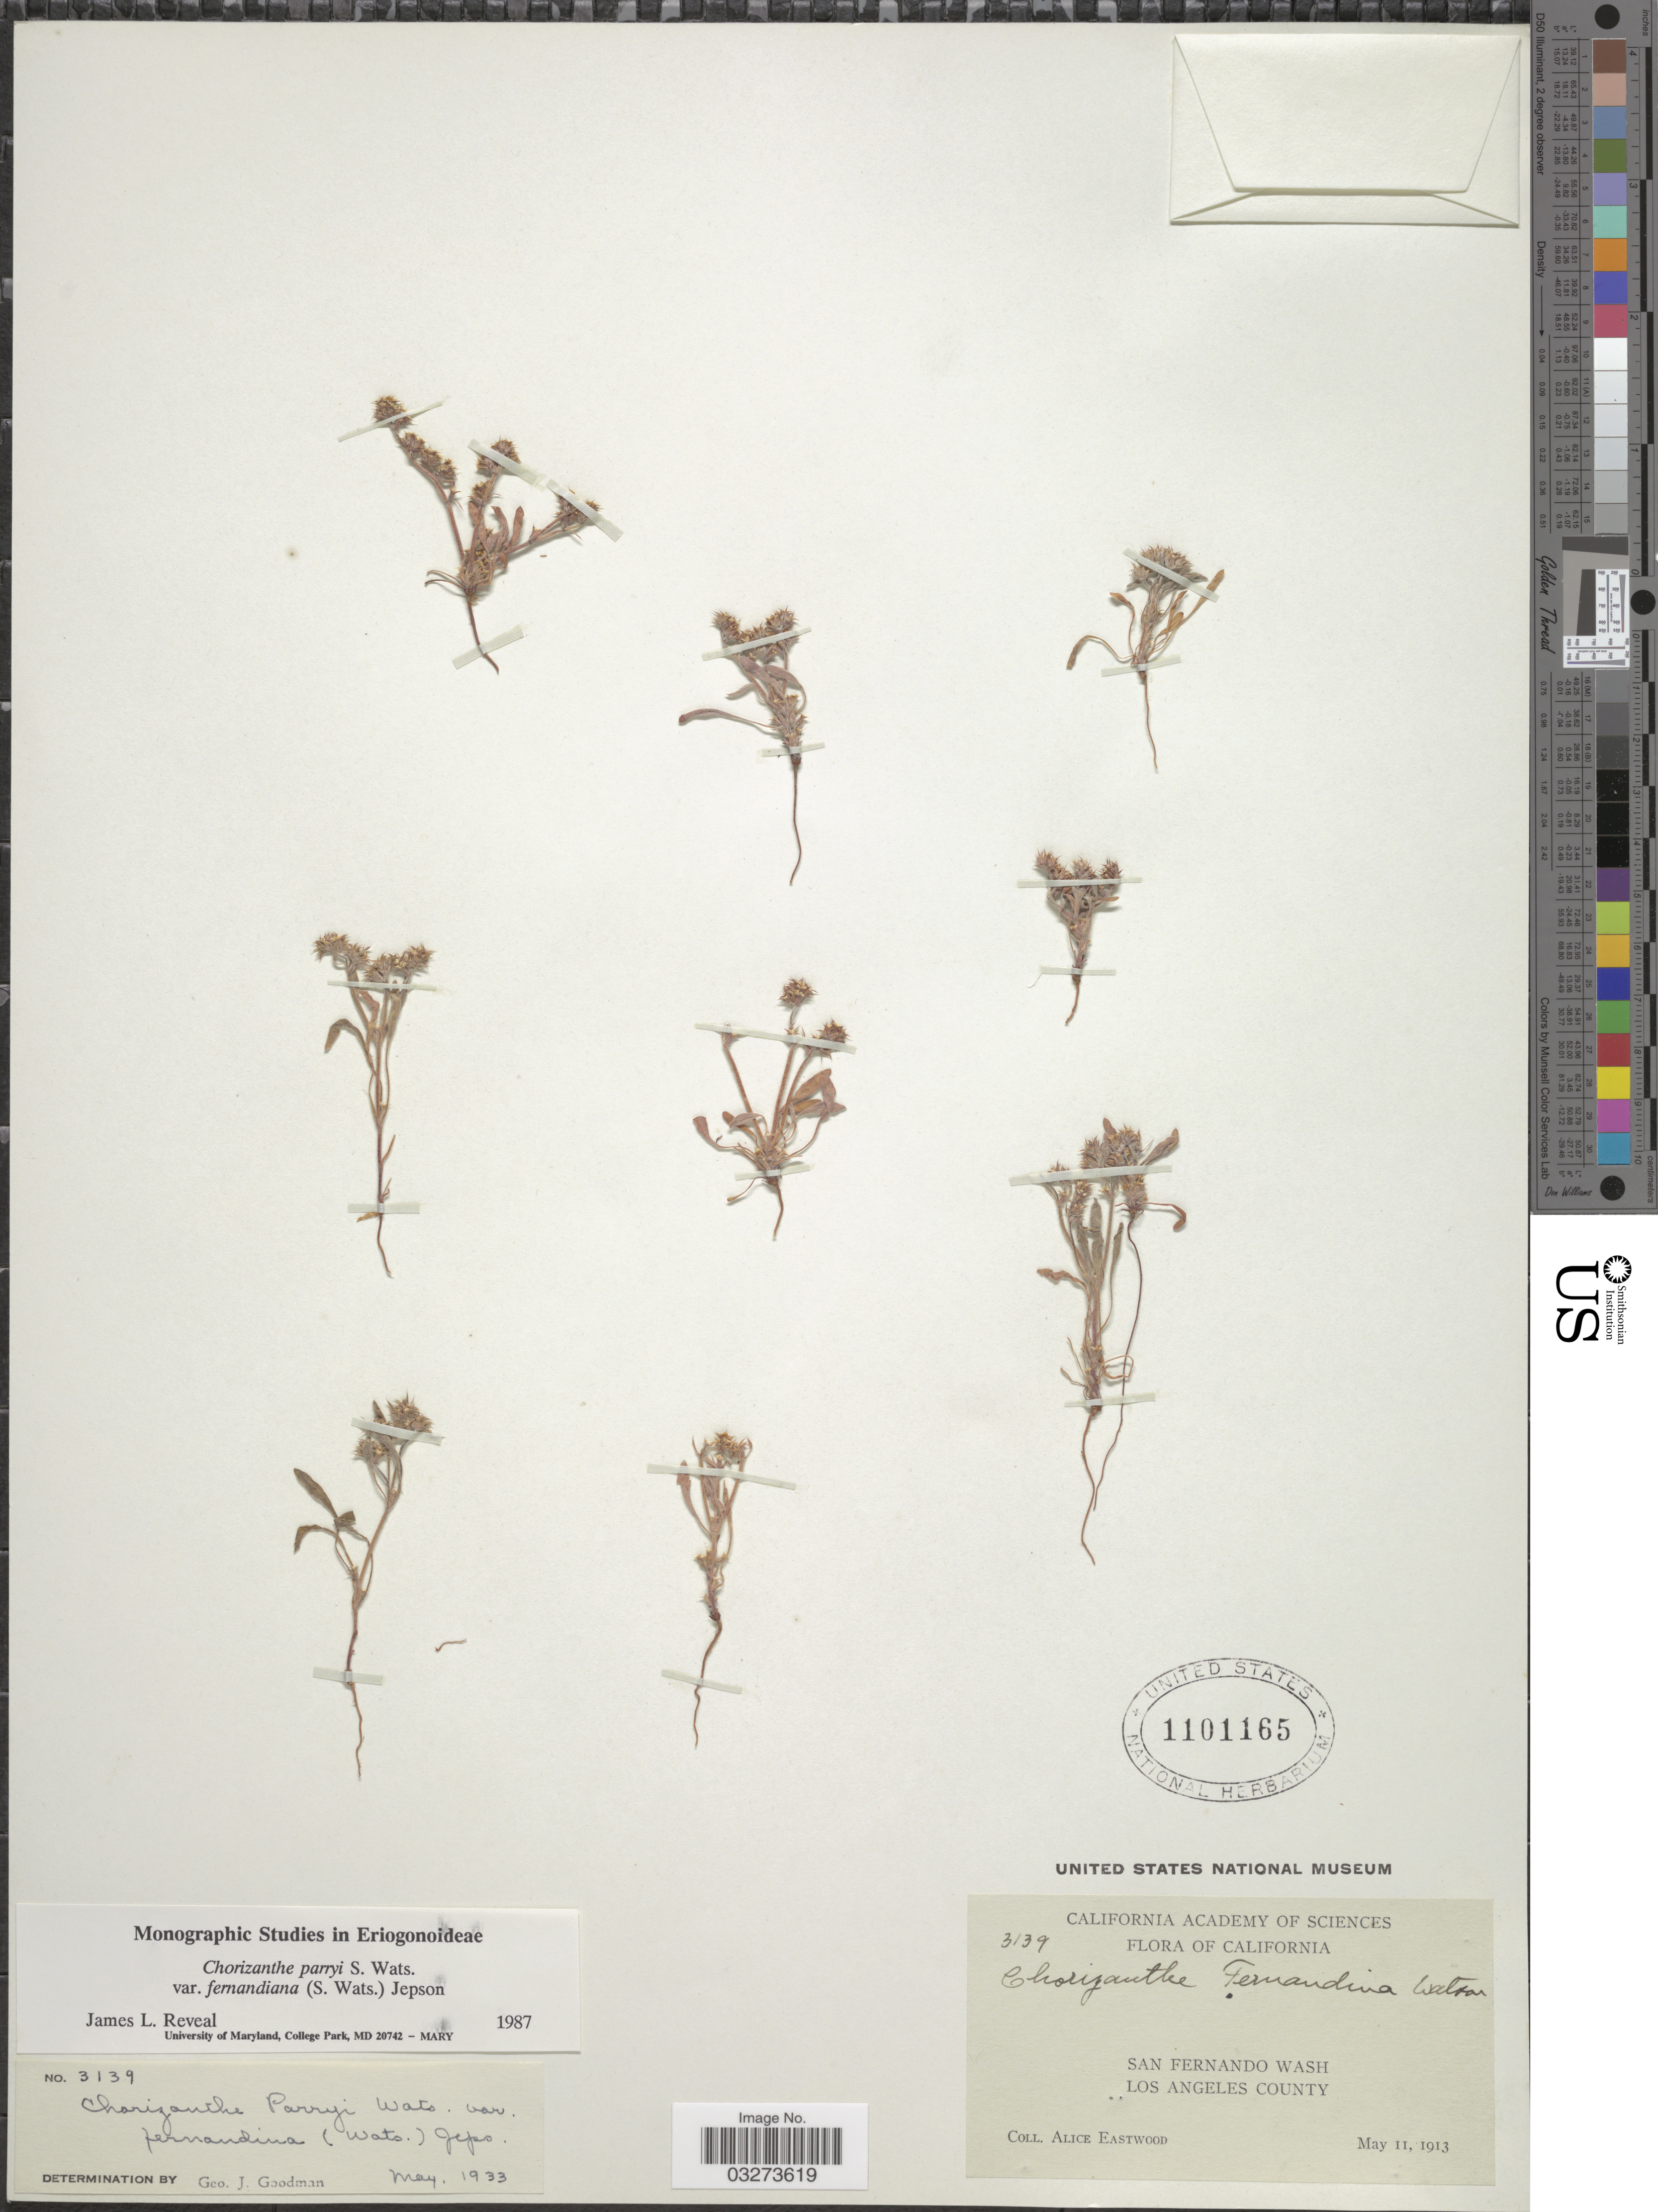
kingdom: Plantae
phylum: Tracheophyta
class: Magnoliopsida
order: Caryophyllales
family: Polygonaceae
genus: Chorizanthe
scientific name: Chorizanthe parryi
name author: S. Watson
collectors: A. Eastwood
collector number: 3139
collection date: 1913-05-11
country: United States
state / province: California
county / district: Los Angeles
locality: San Fernando Wash, Los Angeles County.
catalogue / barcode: US 1101165